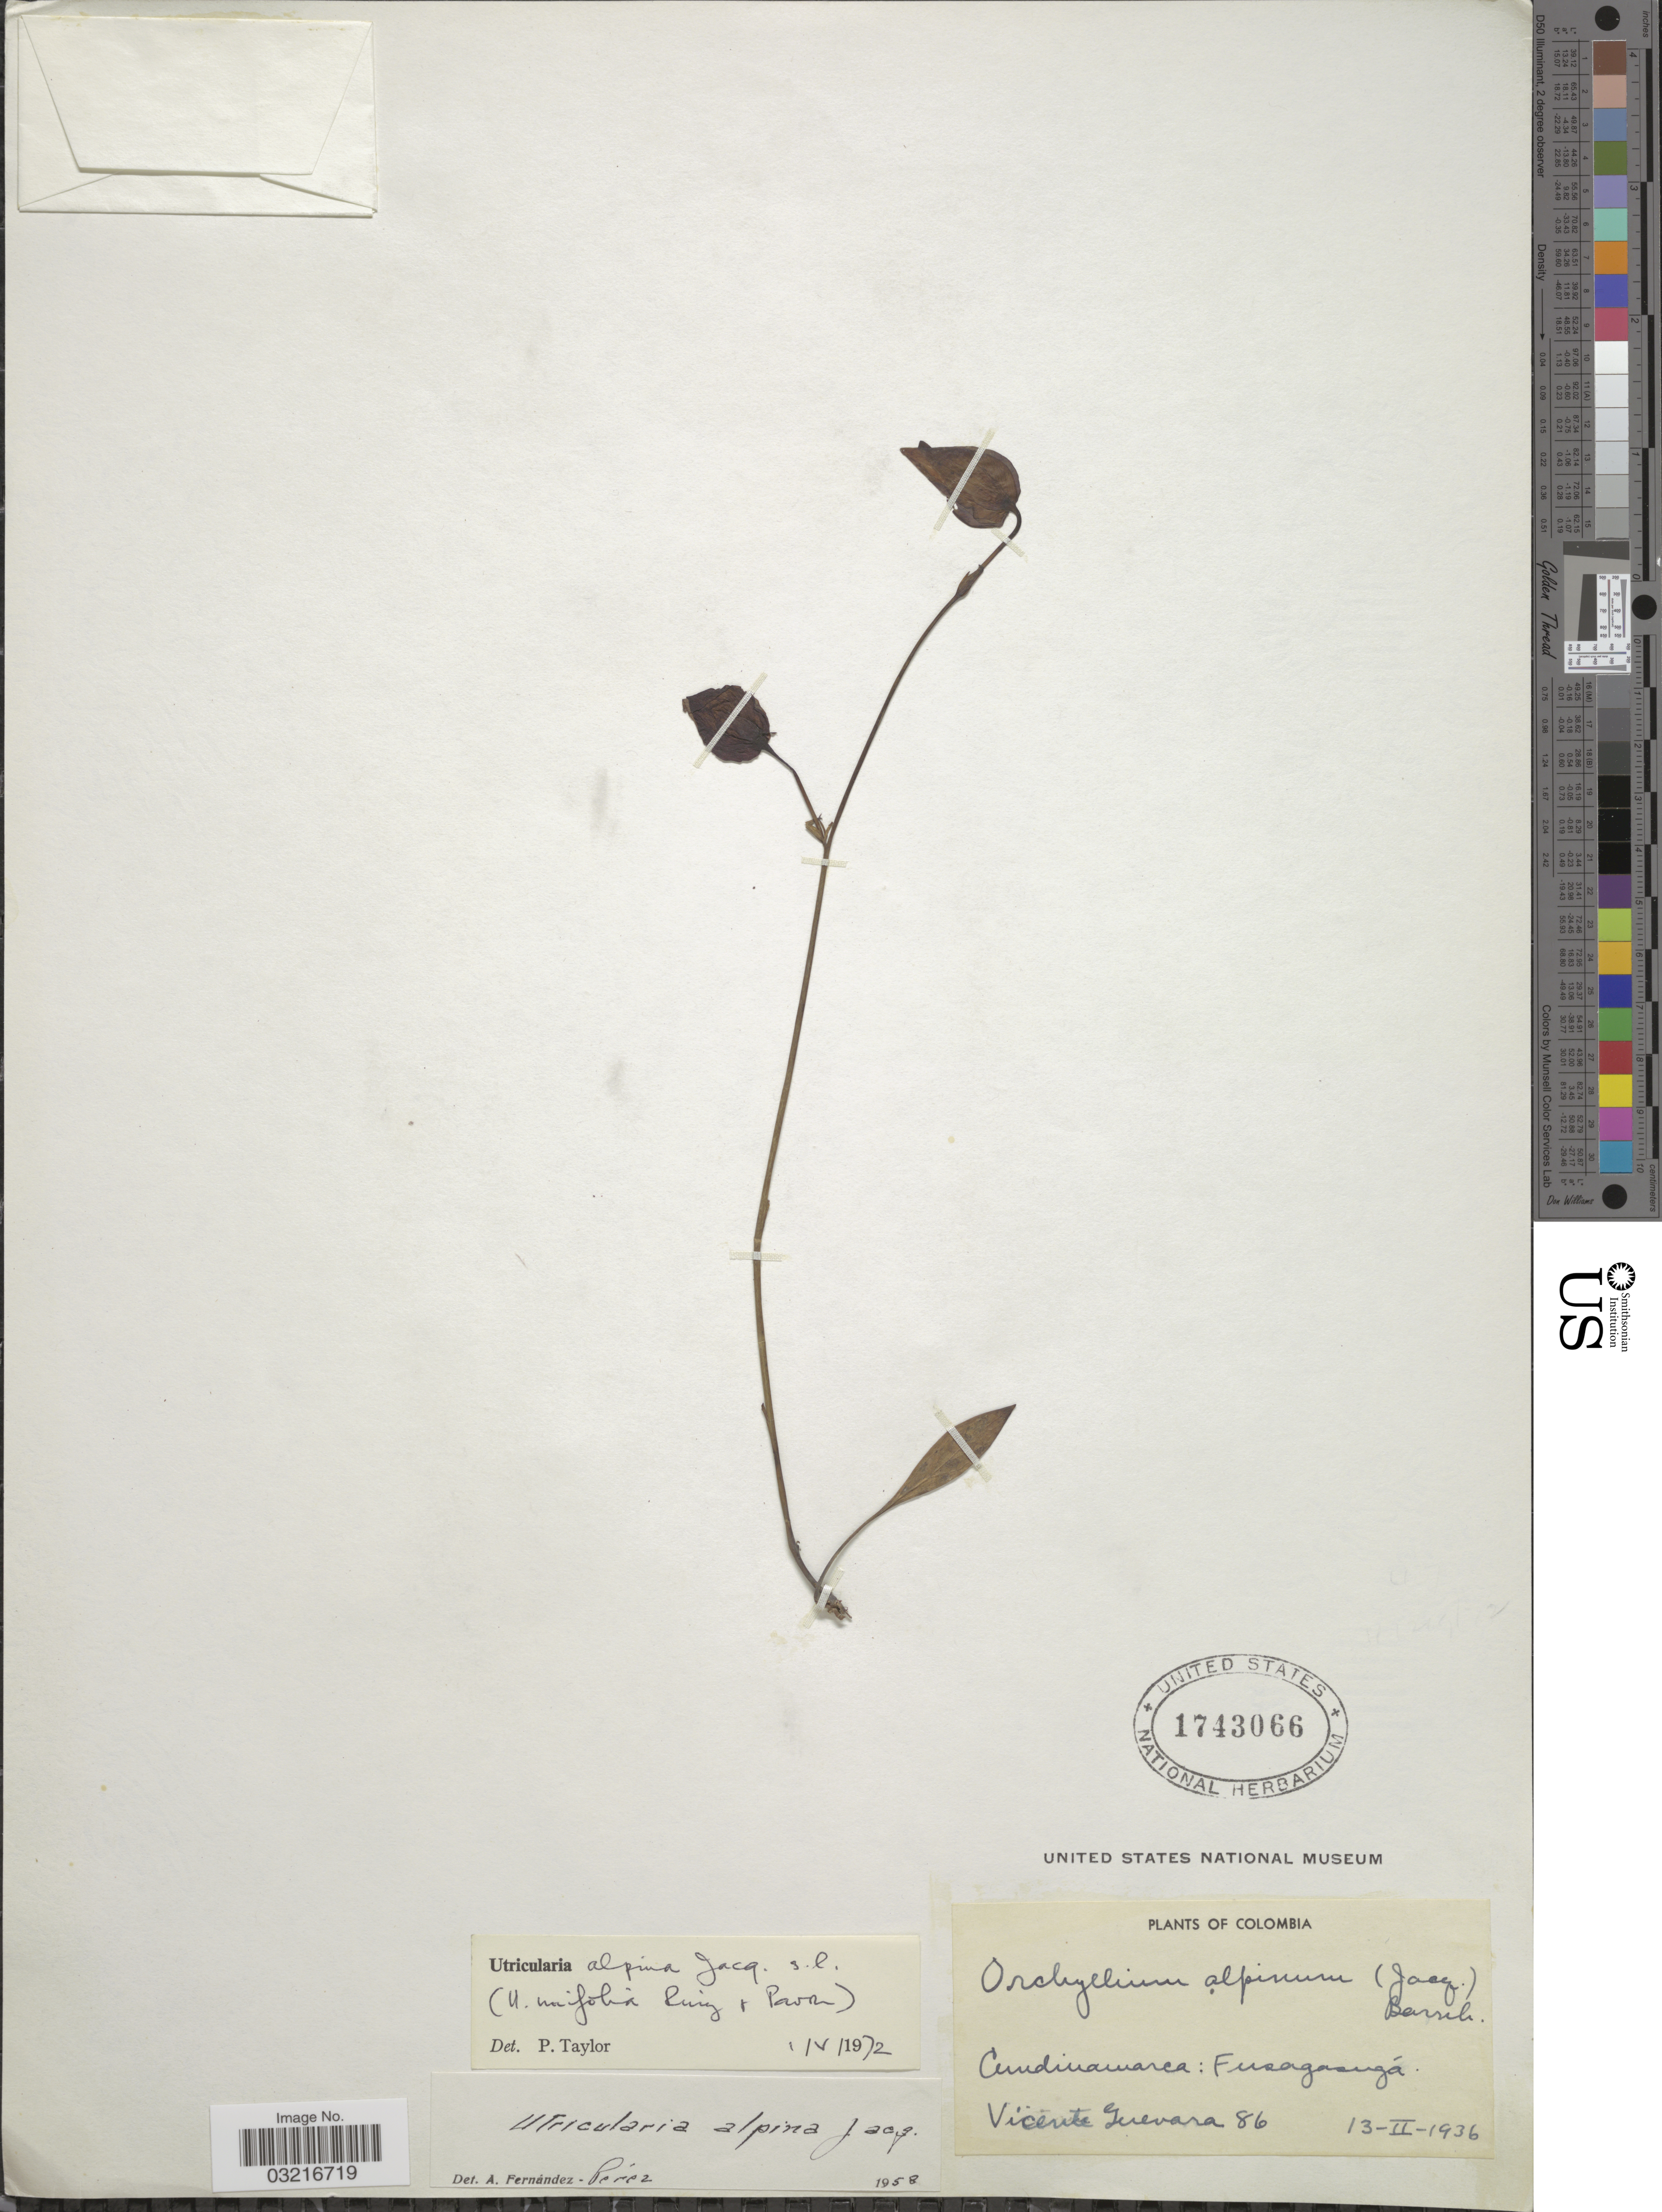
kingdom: Plantae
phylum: Tracheophyta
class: Magnoliopsida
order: Lamiales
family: Lentibulariaceae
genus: Utricularia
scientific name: Utricularia unifolia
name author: Ruiz & Pav.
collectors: V. Guevara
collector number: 86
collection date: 1936-02-13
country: Colombia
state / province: Cundinamarca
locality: Fusagasugá.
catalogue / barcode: US 1743066